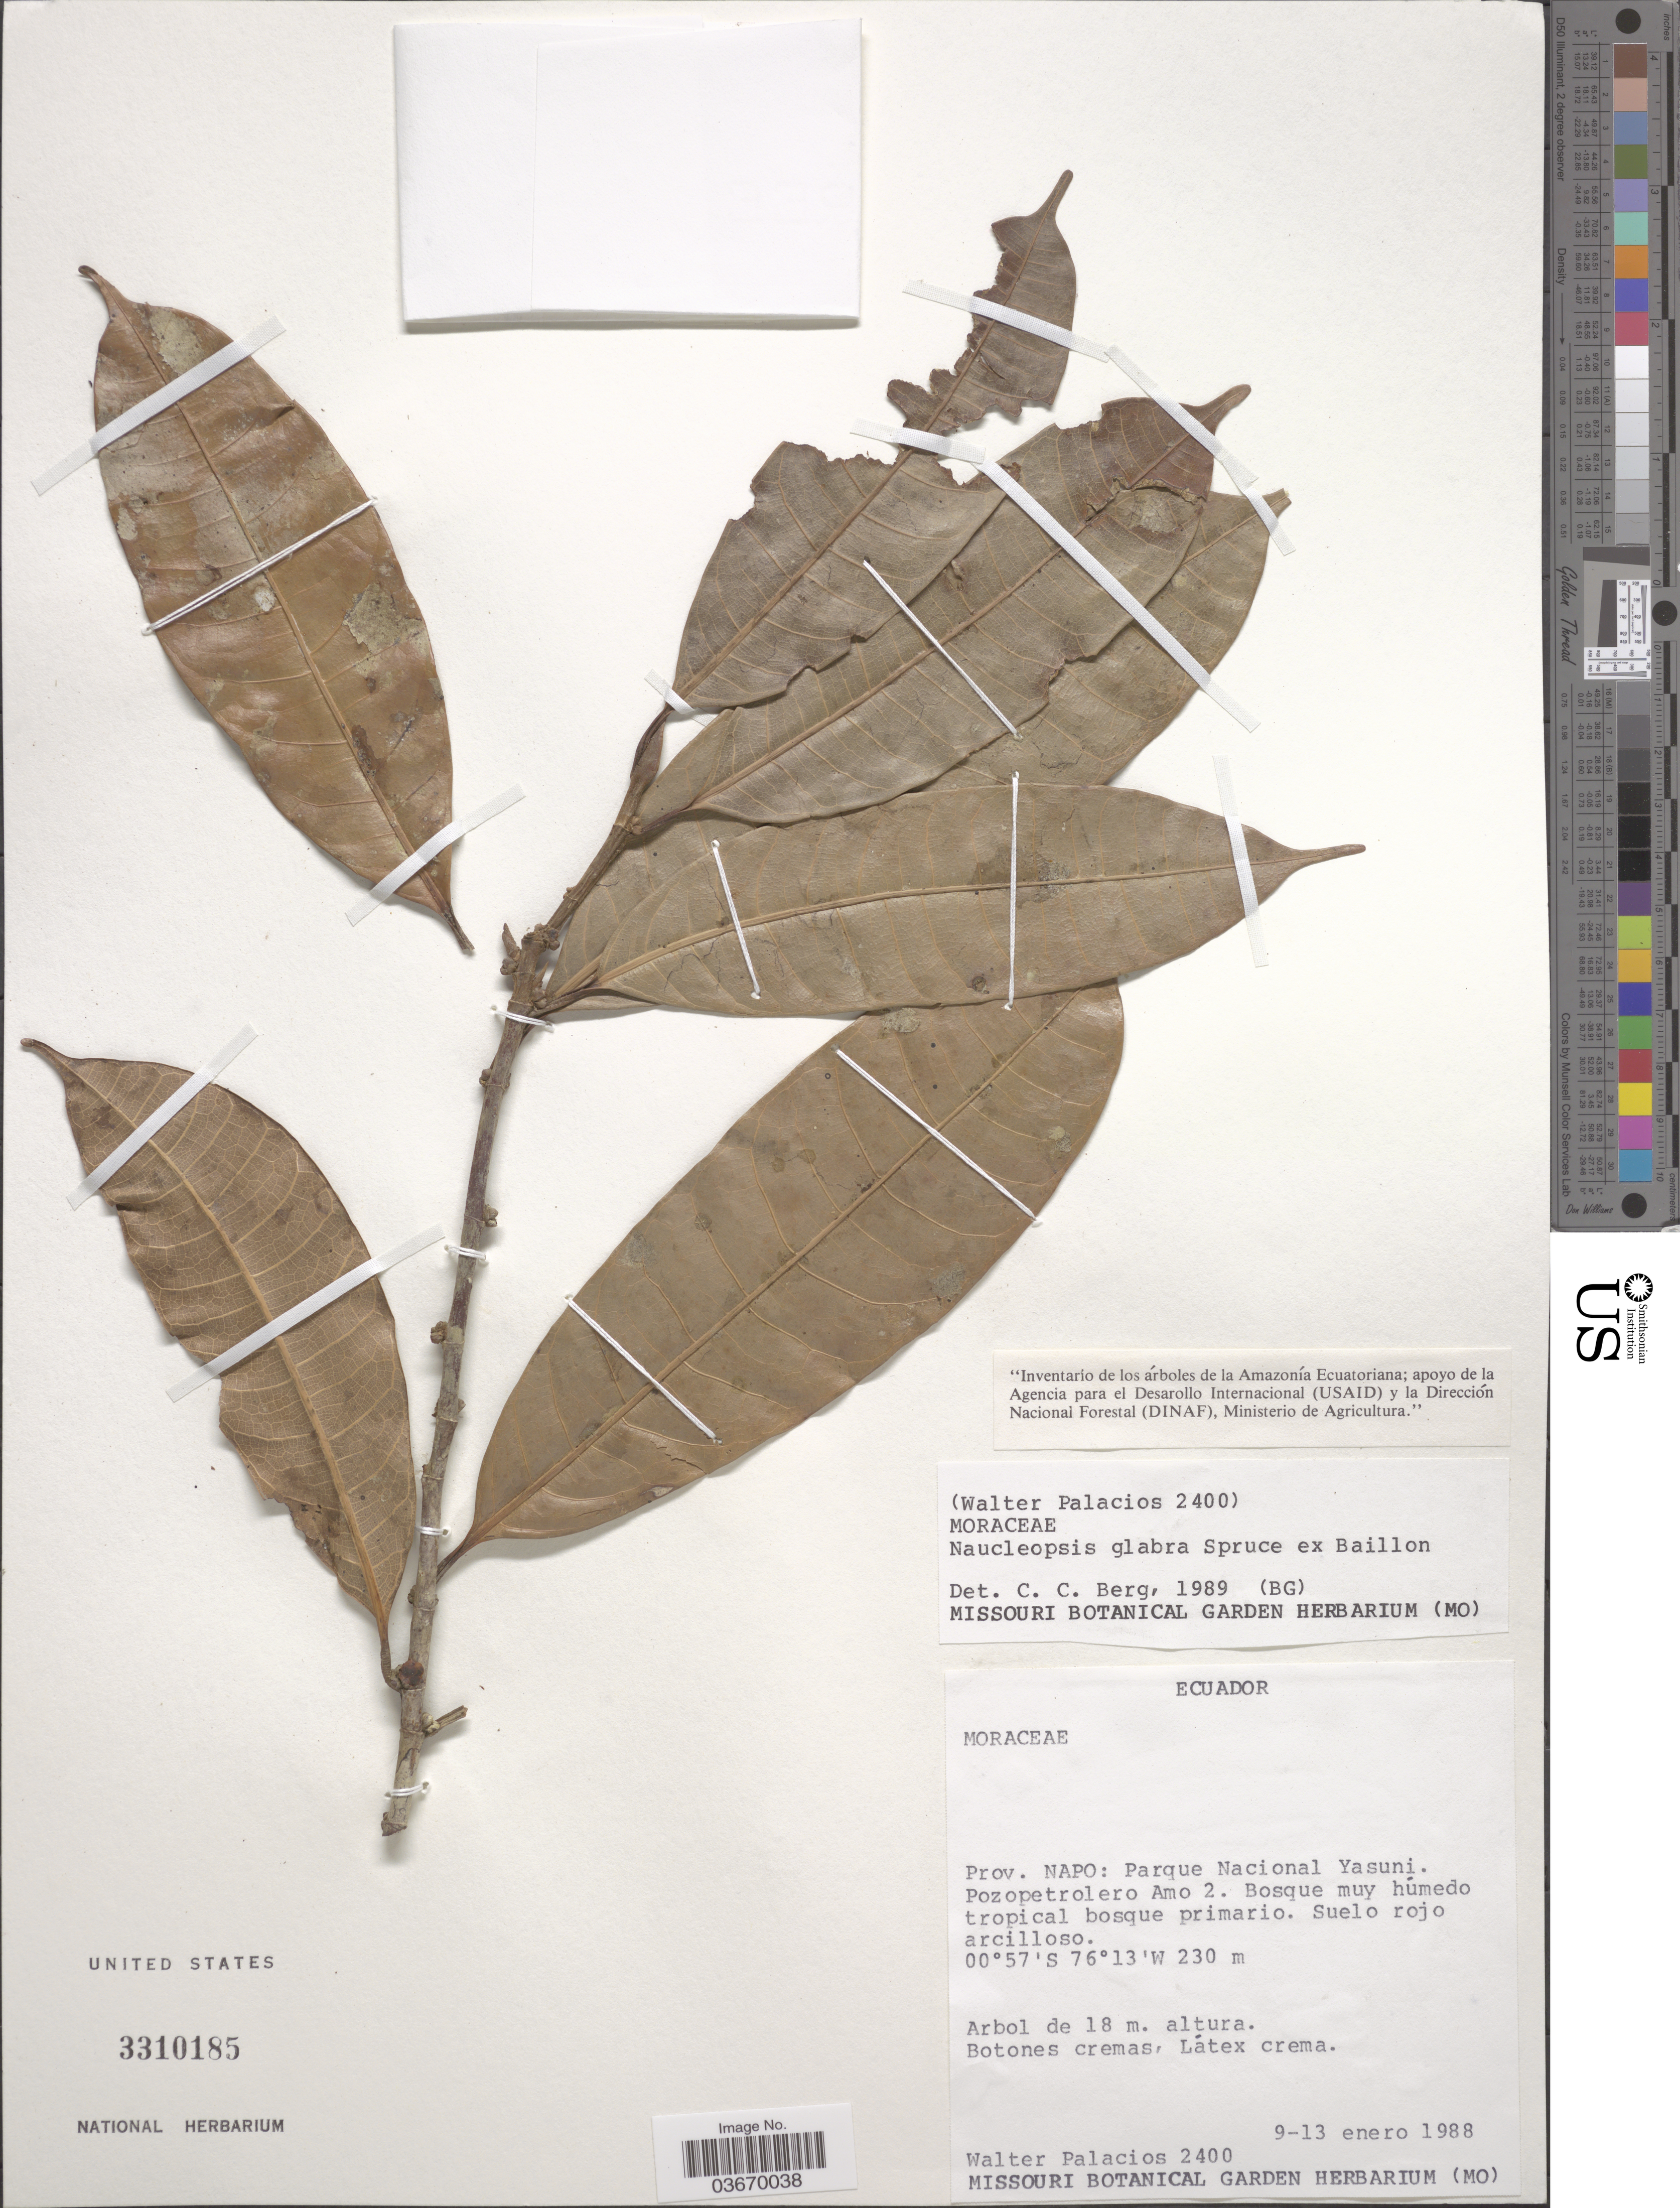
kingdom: Plantae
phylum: Tracheophyta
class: Magnoliopsida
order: Rosales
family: Moraceae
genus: Naucleopsis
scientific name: Naucleopsis glabra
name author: Spruce ex Pittier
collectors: W. Palacios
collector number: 2400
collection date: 1988-01-09/1988-01-13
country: Ecuador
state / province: Napo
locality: Parque Nacional Yasuni. Pozopetrolero Amo 2.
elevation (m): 230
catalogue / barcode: US 3310185